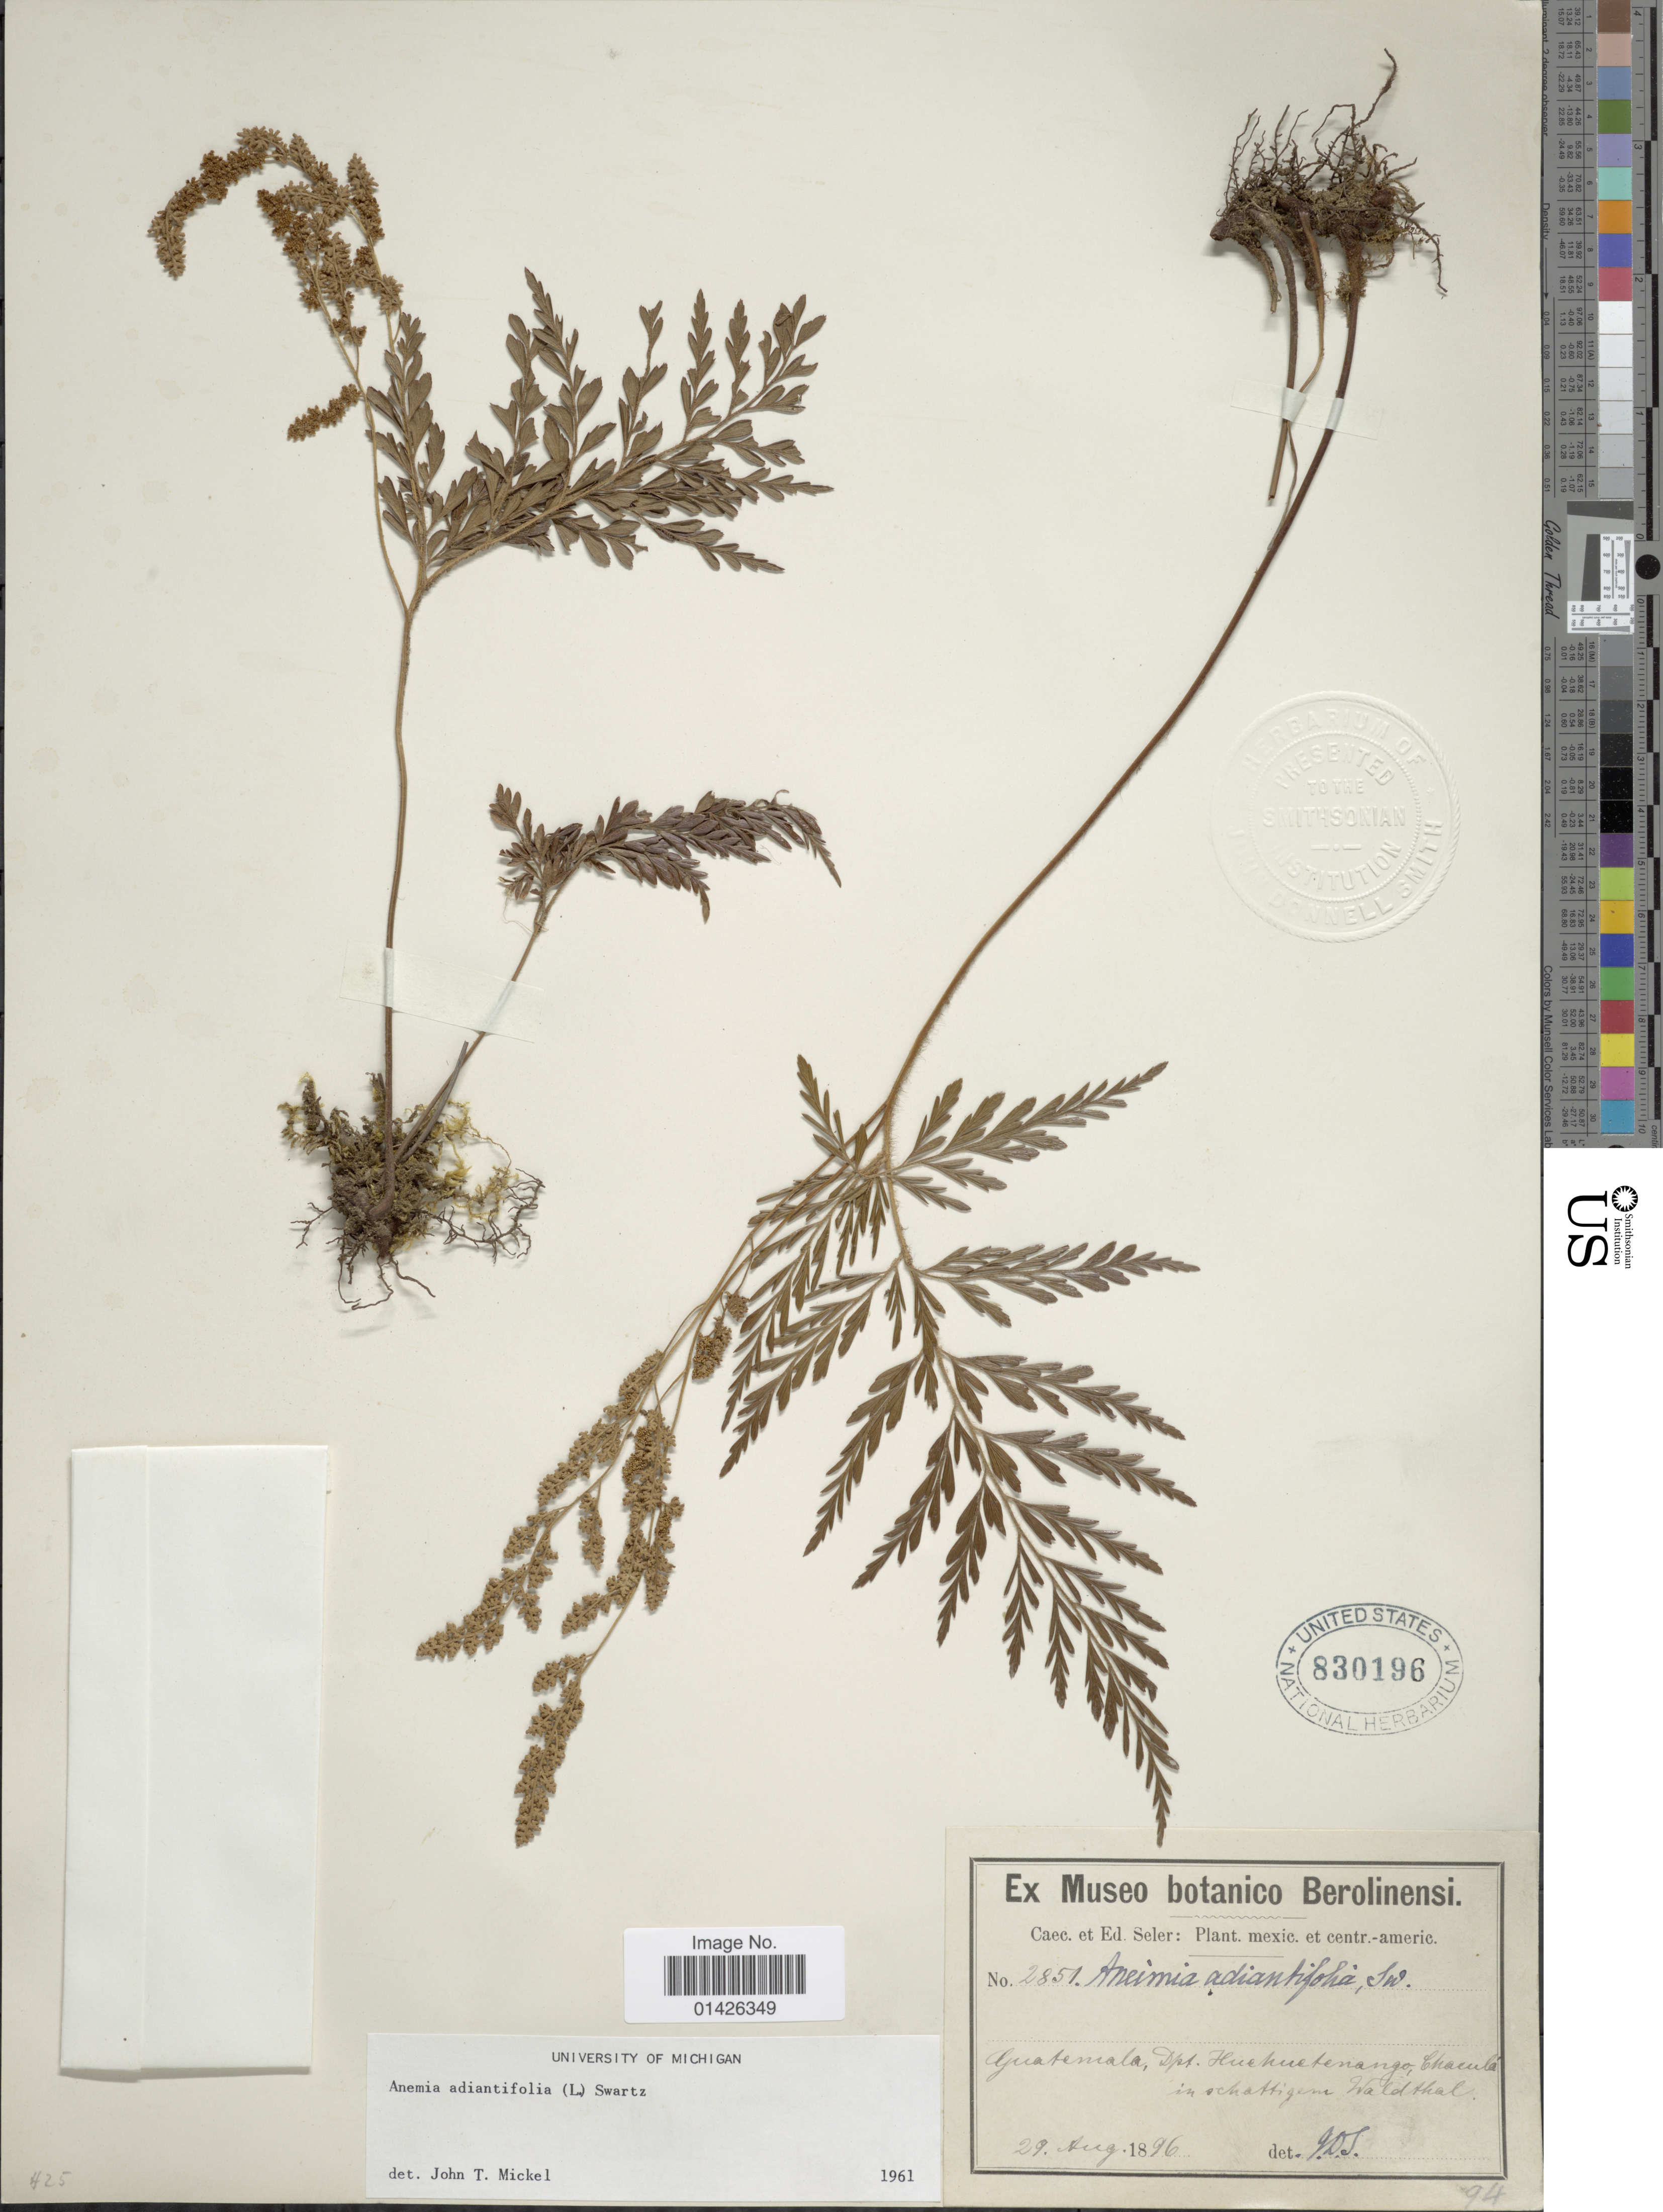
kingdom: Plantae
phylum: Tracheophyta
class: Polypodiopsida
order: Schizaeales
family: Anemiaceae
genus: Anemia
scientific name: Anemia adiantifolia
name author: (L.) Sw.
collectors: J. D. S.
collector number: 2851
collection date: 1896-08-29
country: Guatemala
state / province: Huehuetenango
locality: Dept. Huehuetenango, Chacula in schattigen Waldthal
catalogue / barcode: US 830196